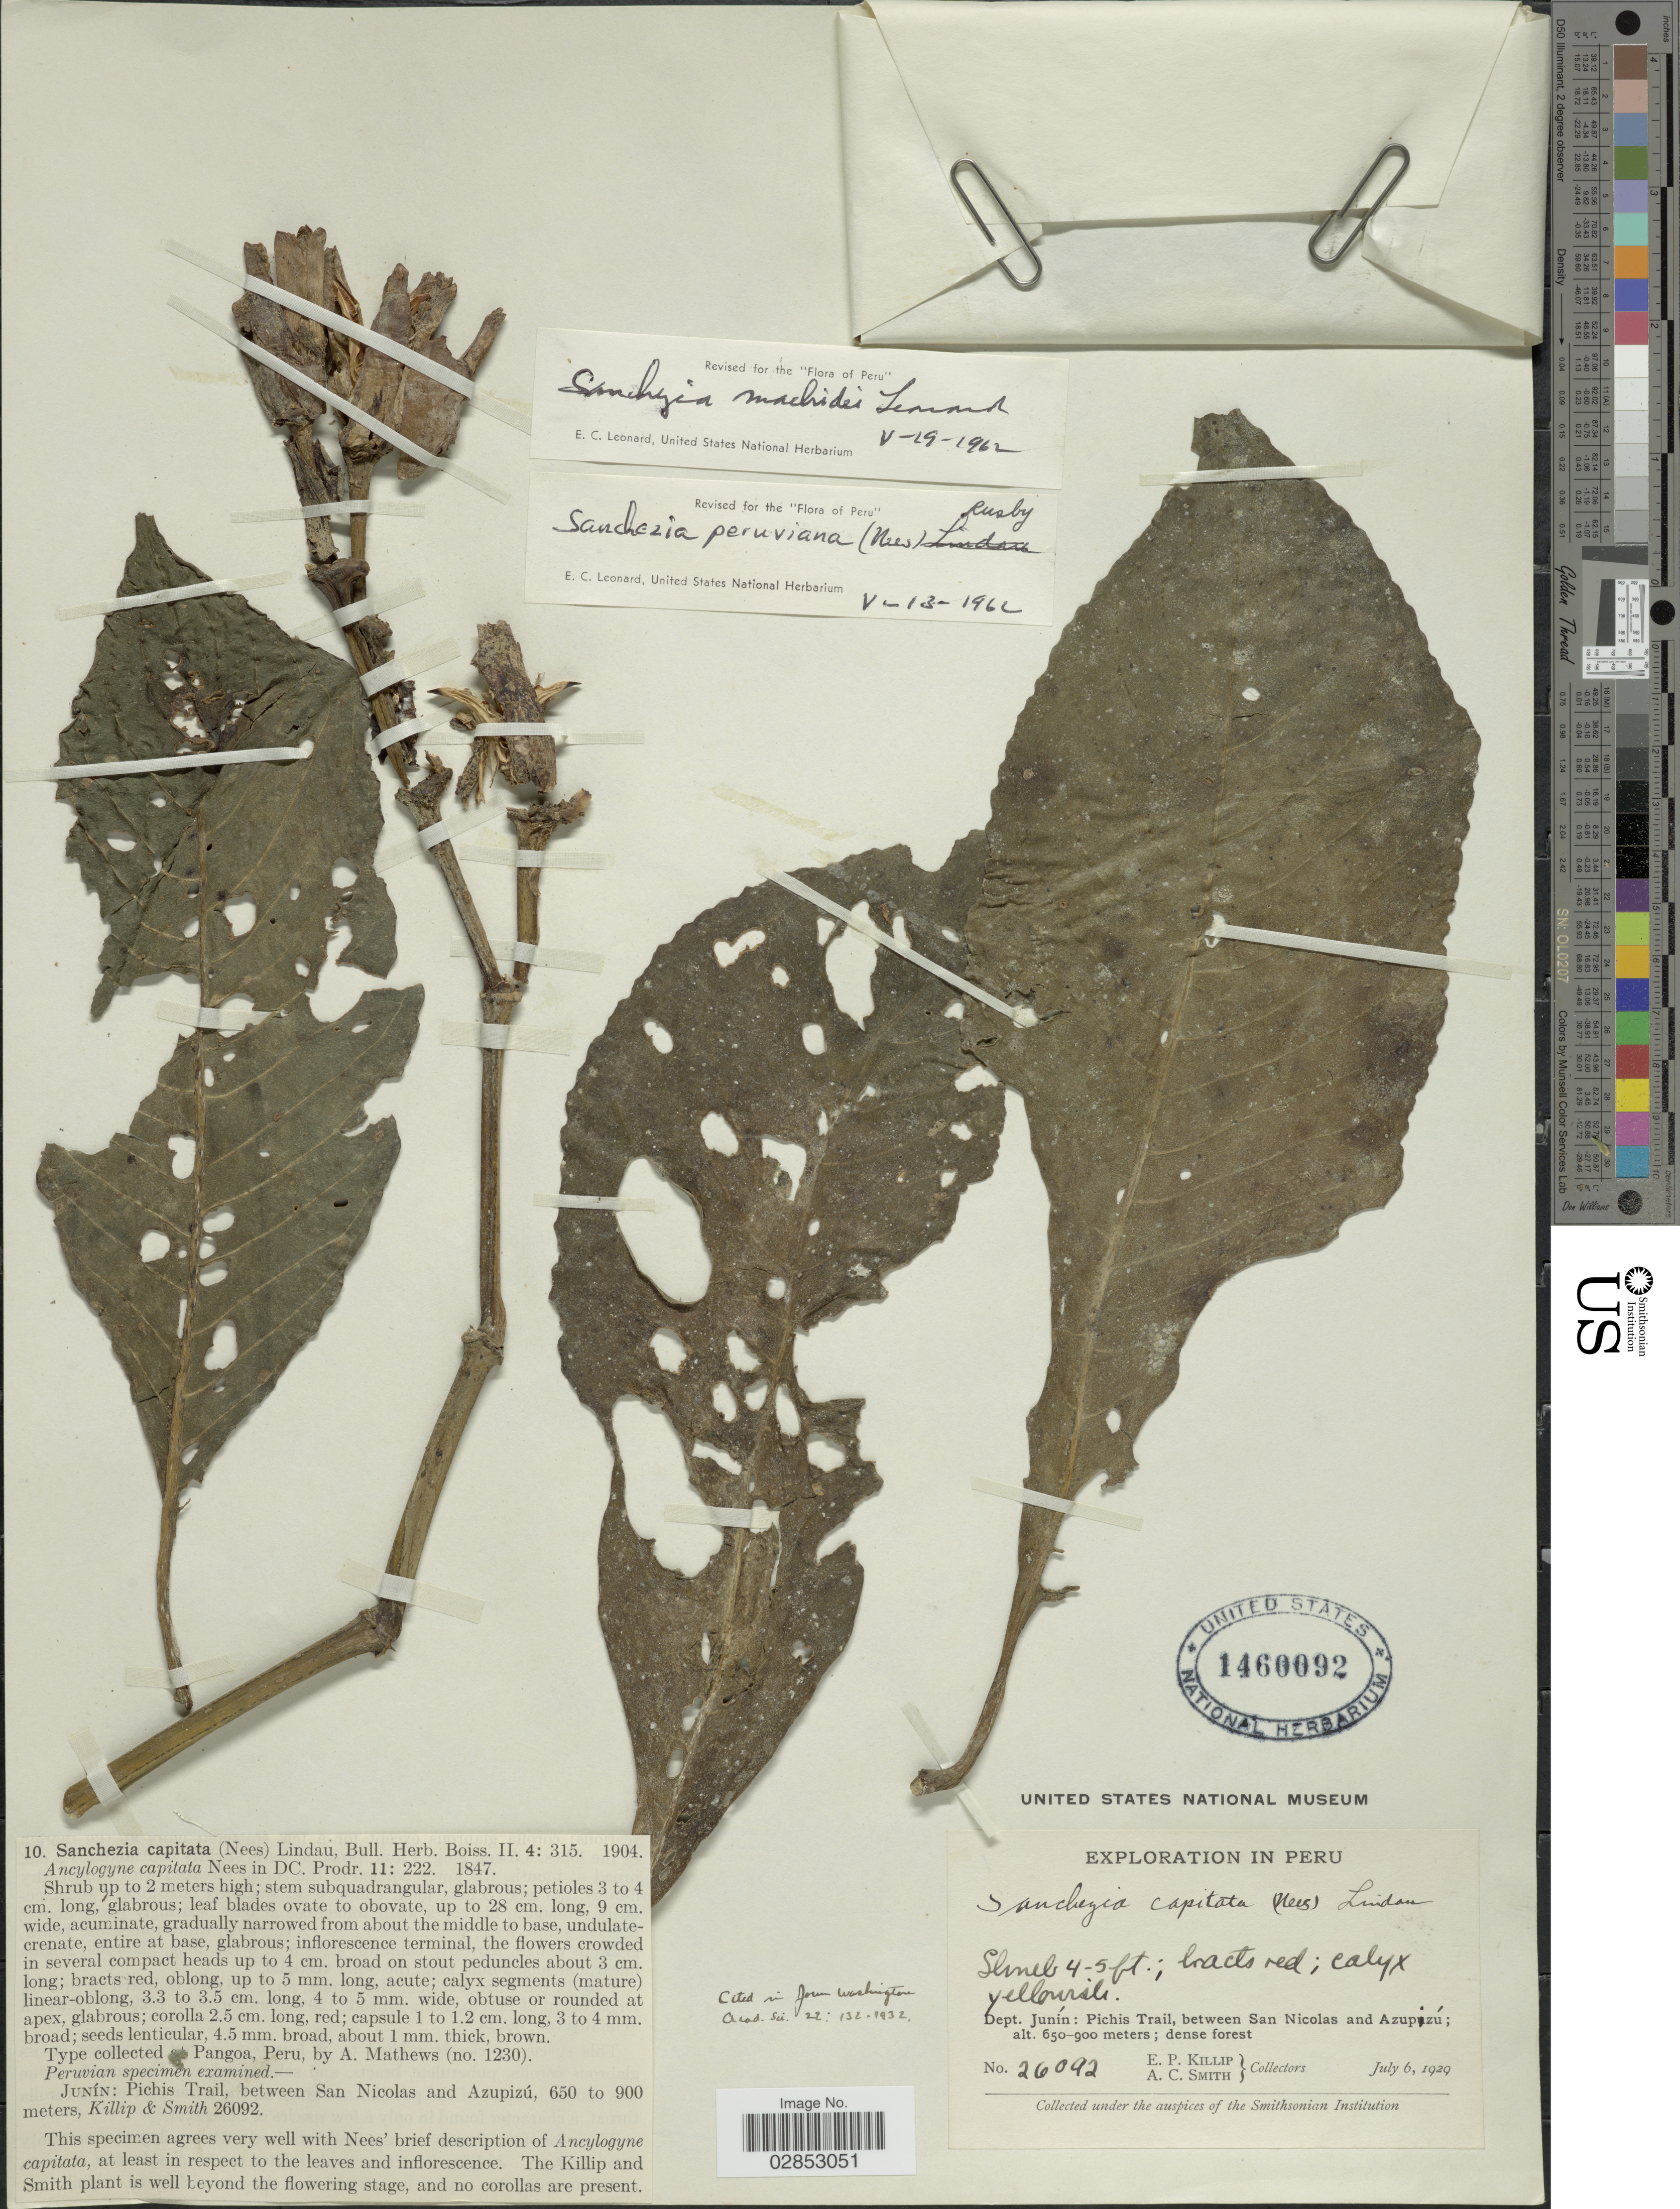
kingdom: Plantae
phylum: Tracheophyta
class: Magnoliopsida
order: Lamiales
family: Acanthaceae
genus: Sanchezia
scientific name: Sanchezia oblonga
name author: Ruiz & Pav.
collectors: E. P. Killip & A. C. Smith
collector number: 26092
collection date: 1929-07-06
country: Peru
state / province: Junín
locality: Dept. Junín: Pichis Trail, between San Nicolas and Azupizú.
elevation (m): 650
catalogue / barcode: US 1460092